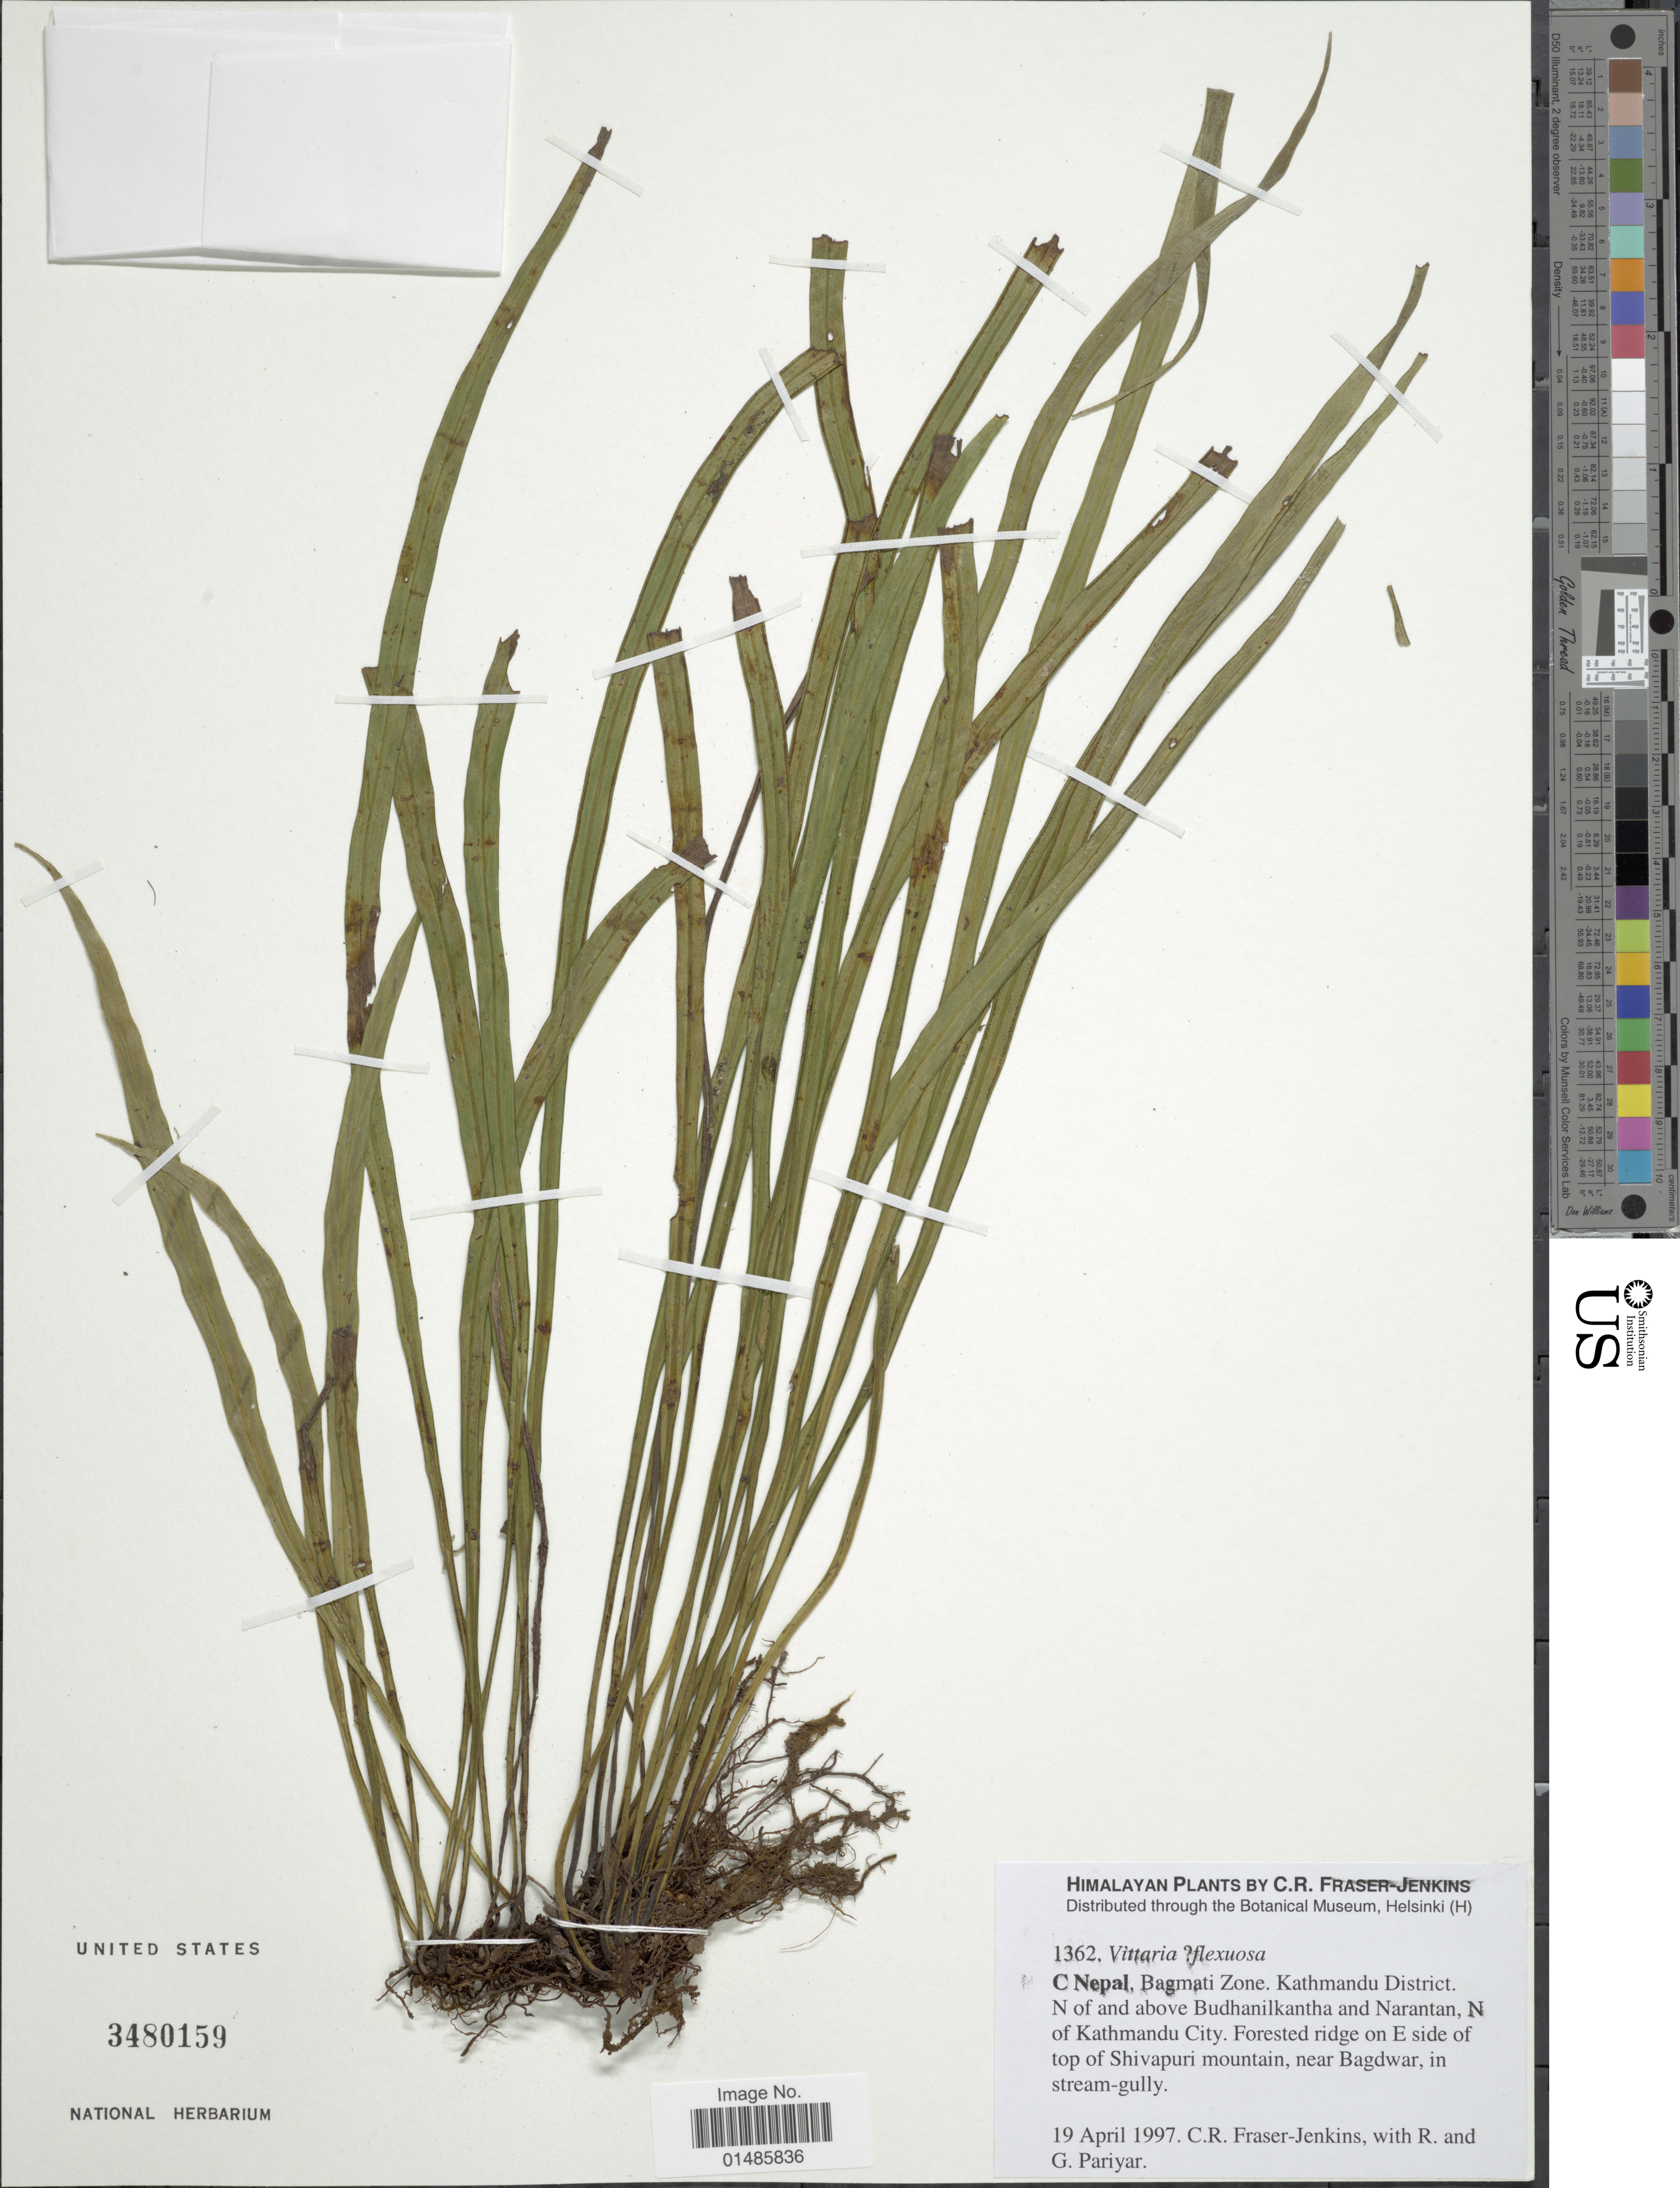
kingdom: Plantae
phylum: Tracheophyta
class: Polypodiopsida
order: Polypodiales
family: Pteridaceae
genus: Haplopteris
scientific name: Haplopteris flexuosa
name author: (Fée) E.H. Crane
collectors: C. R. Fraser-Jenkins, R. Pariyar & G. Pariyar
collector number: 1362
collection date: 1997-04-19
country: Nepal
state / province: Bagmati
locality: C. Nepal. Bagmati Zone. Kathmandu District. N of and above Budhanilkantha and Narantan, N of Kathmandu City. Forested ridge of E side of top of Shivapuri mountain, near Bagdwar, om stream-gully. Himalayan plants.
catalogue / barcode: US 3480159